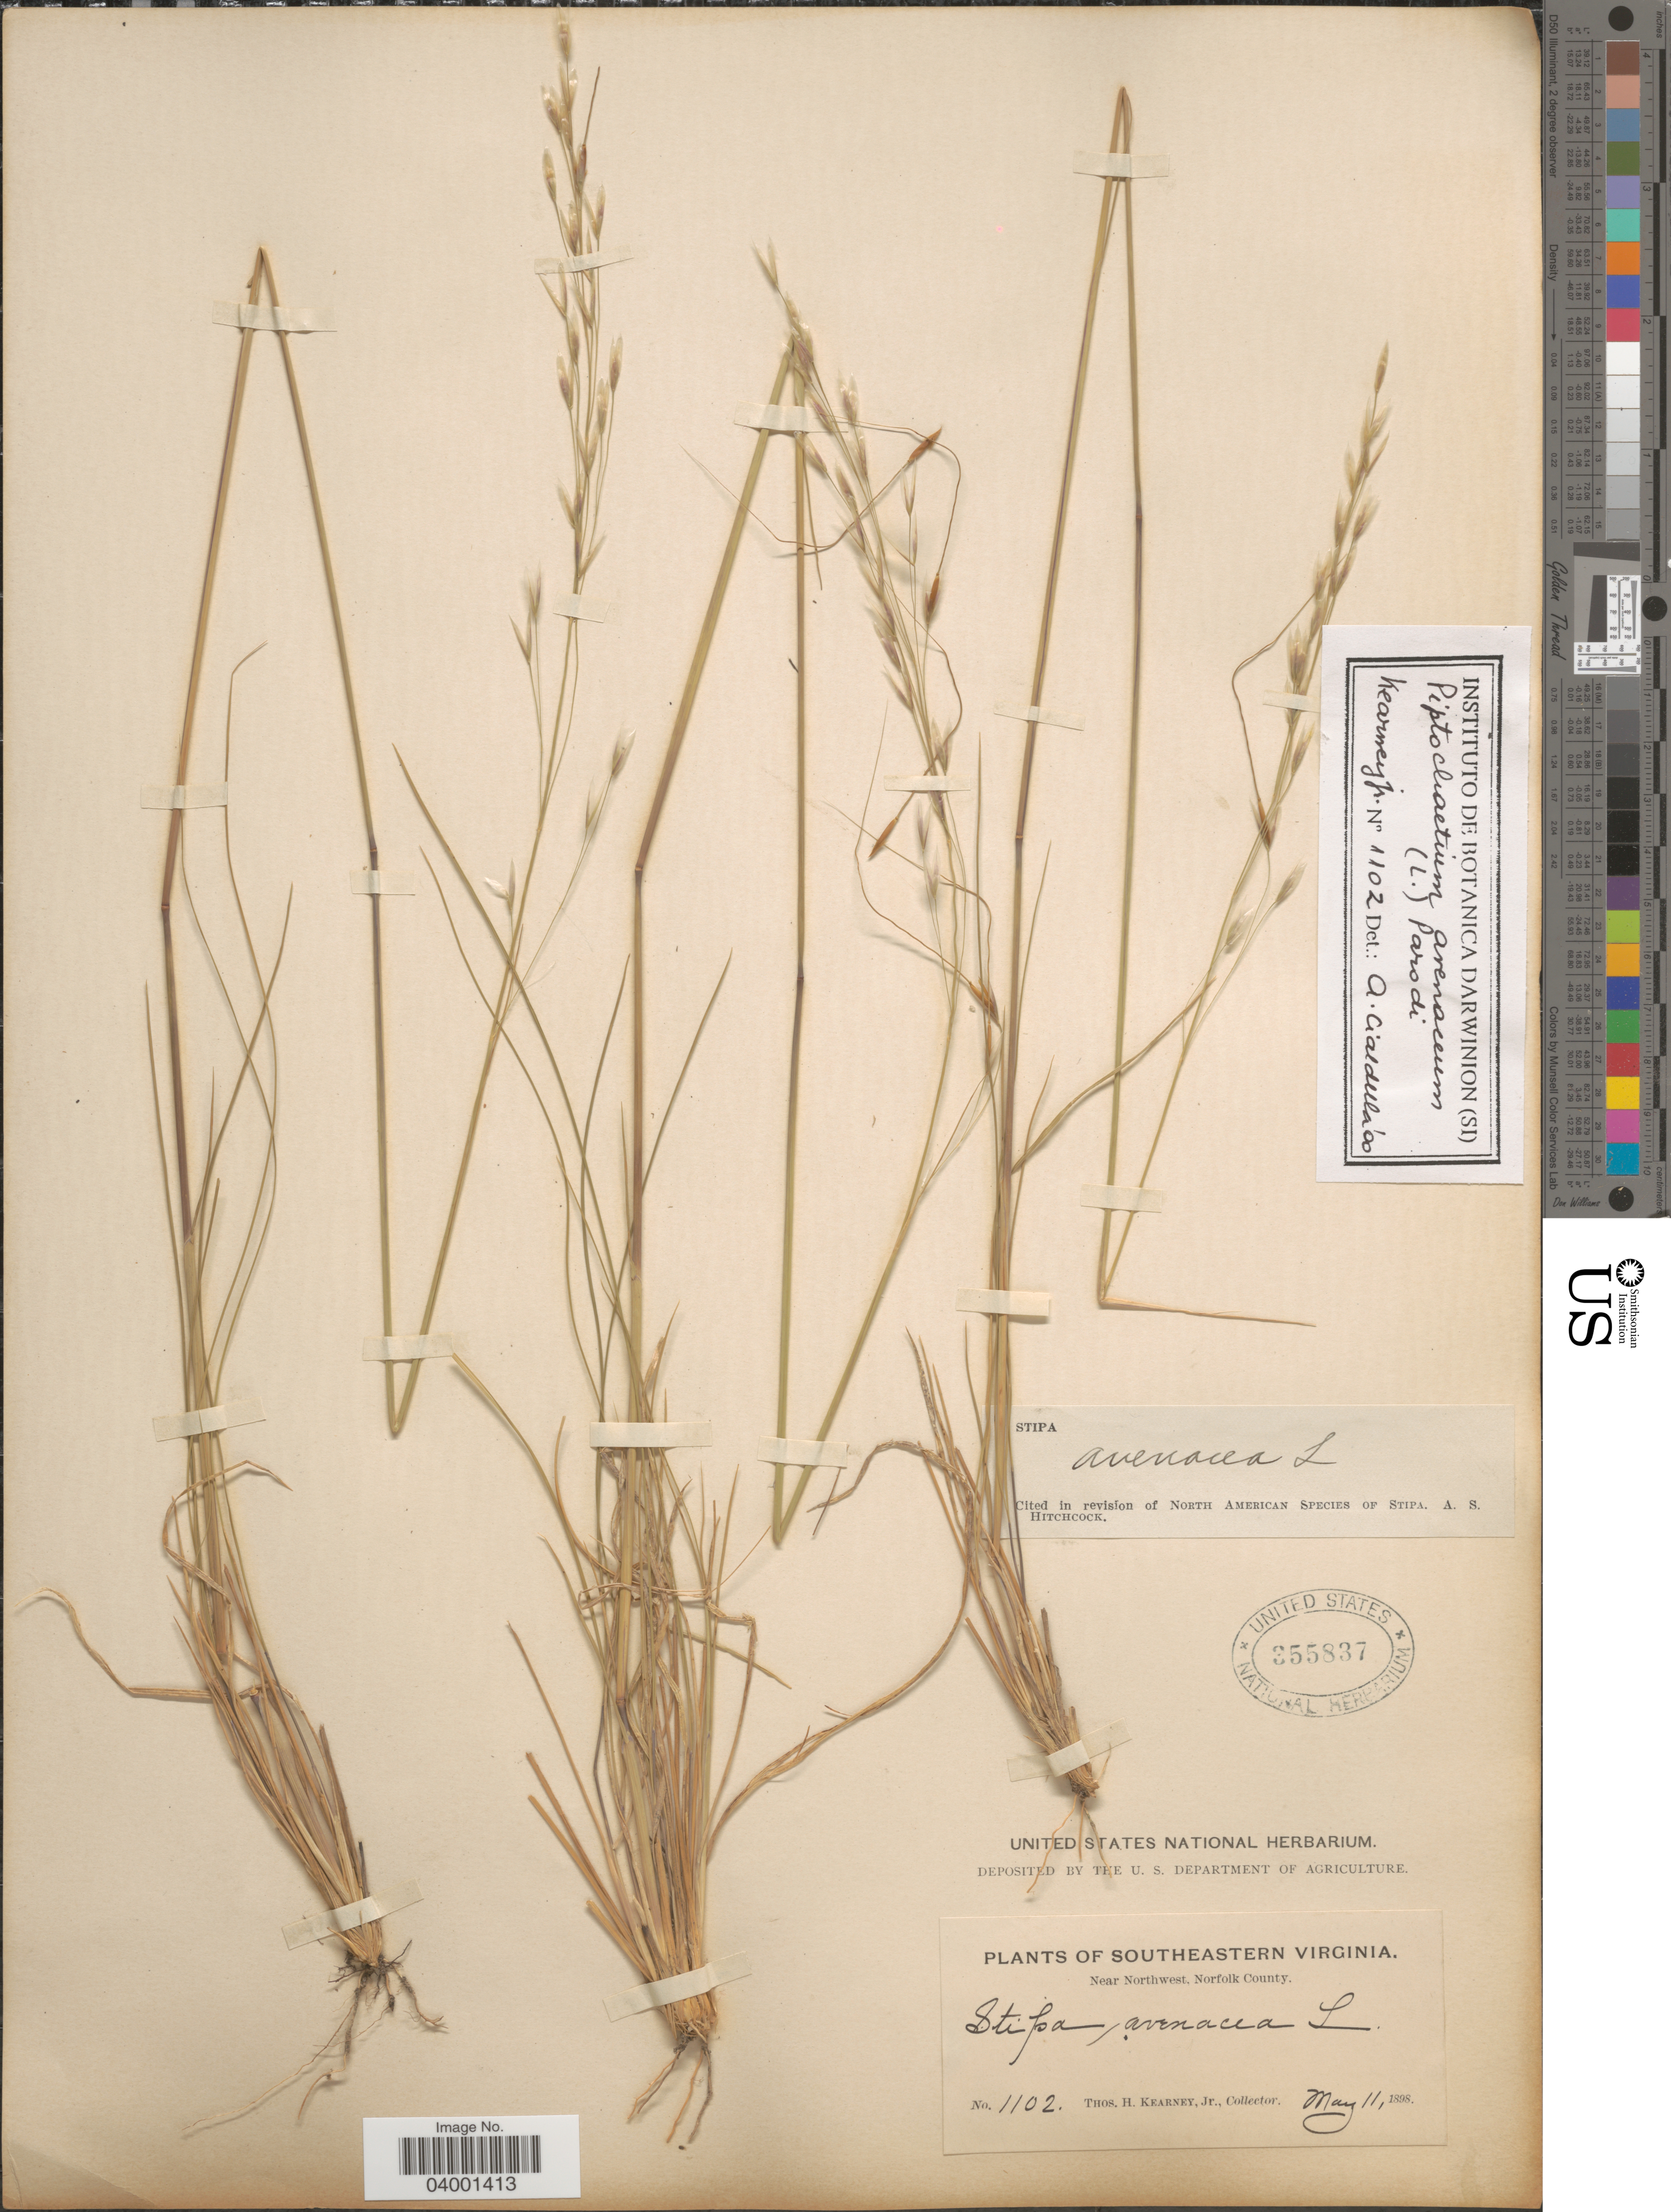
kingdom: Plantae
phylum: Tracheophyta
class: Liliopsida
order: Poales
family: Poaceae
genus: Piptochaetium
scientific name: Piptochaetium avenaceum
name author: (L.) Parodi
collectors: T. H. Kearney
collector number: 1102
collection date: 1898-05-11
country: United States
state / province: Virginia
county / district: City of Chesapeake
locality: Southeastern Virginia. Near Northwest, Norfolk County.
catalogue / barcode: US 355837